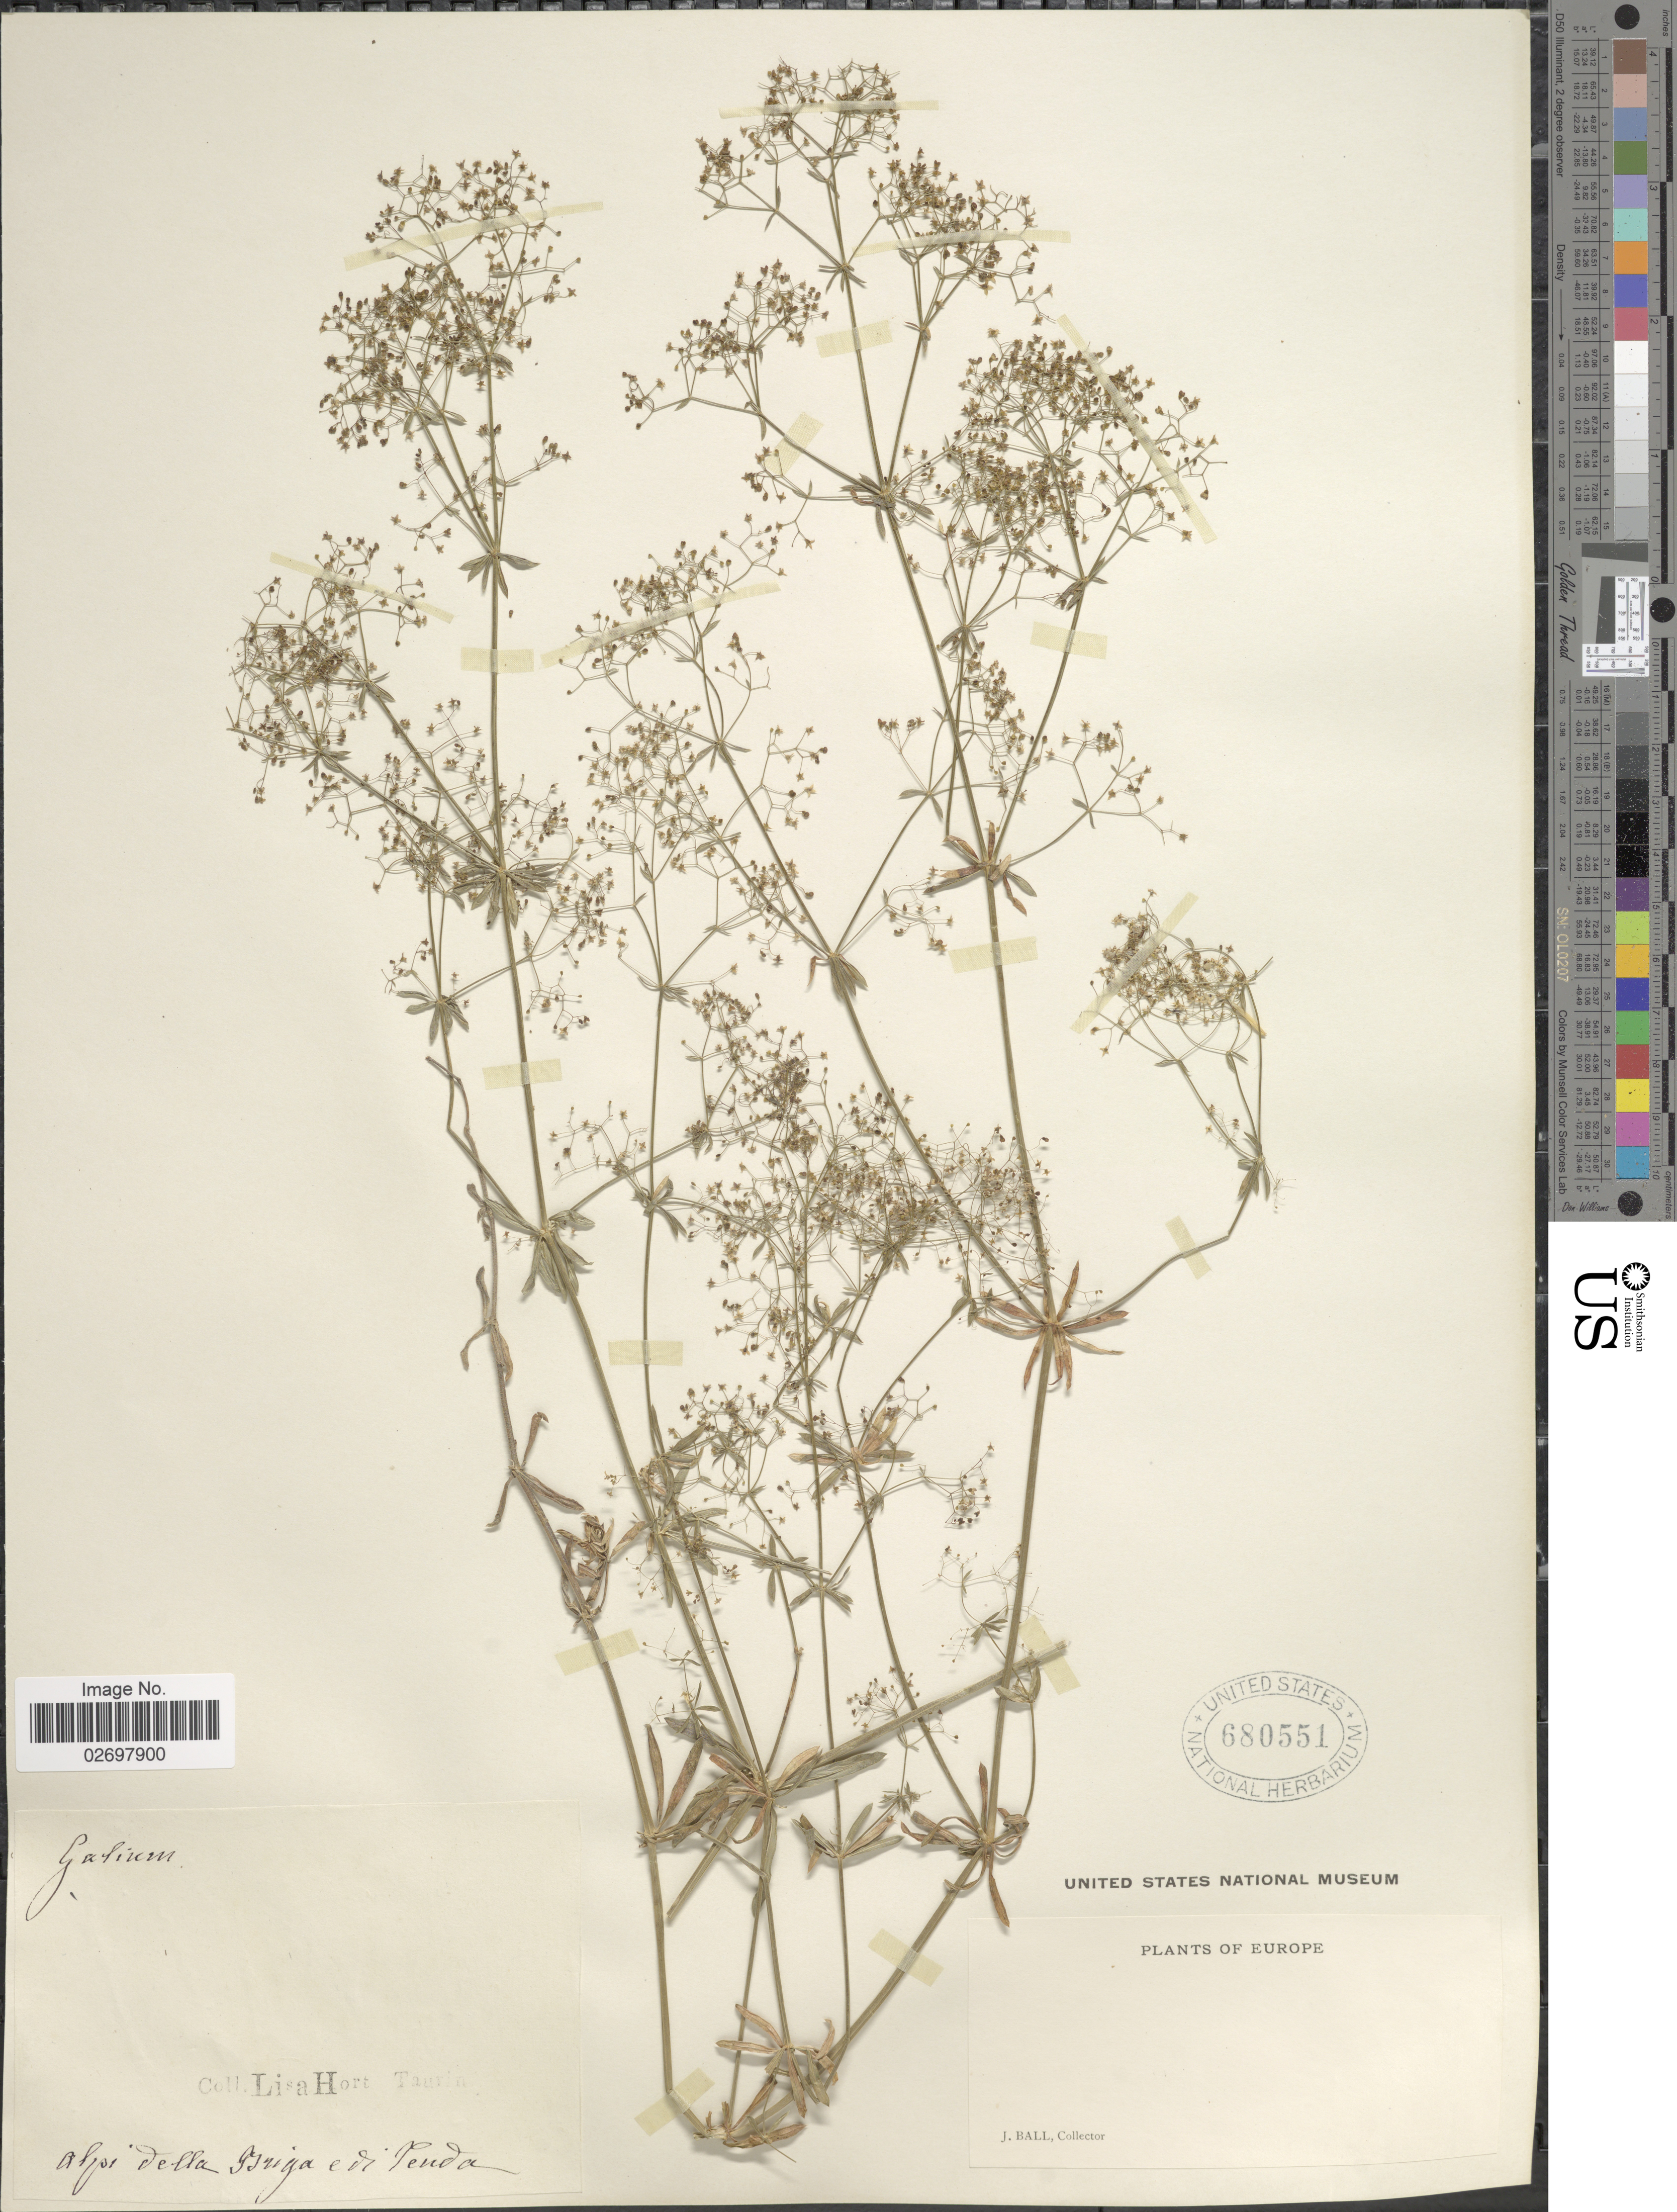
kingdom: Plantae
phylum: Tracheophyta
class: Magnoliopsida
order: Gentianales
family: Rubiaceae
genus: Galium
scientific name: Galium sp.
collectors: J. Ball & L. Hort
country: Italy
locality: Alpi della Briga e di Tenda [Tende], Europe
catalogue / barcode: US 680551